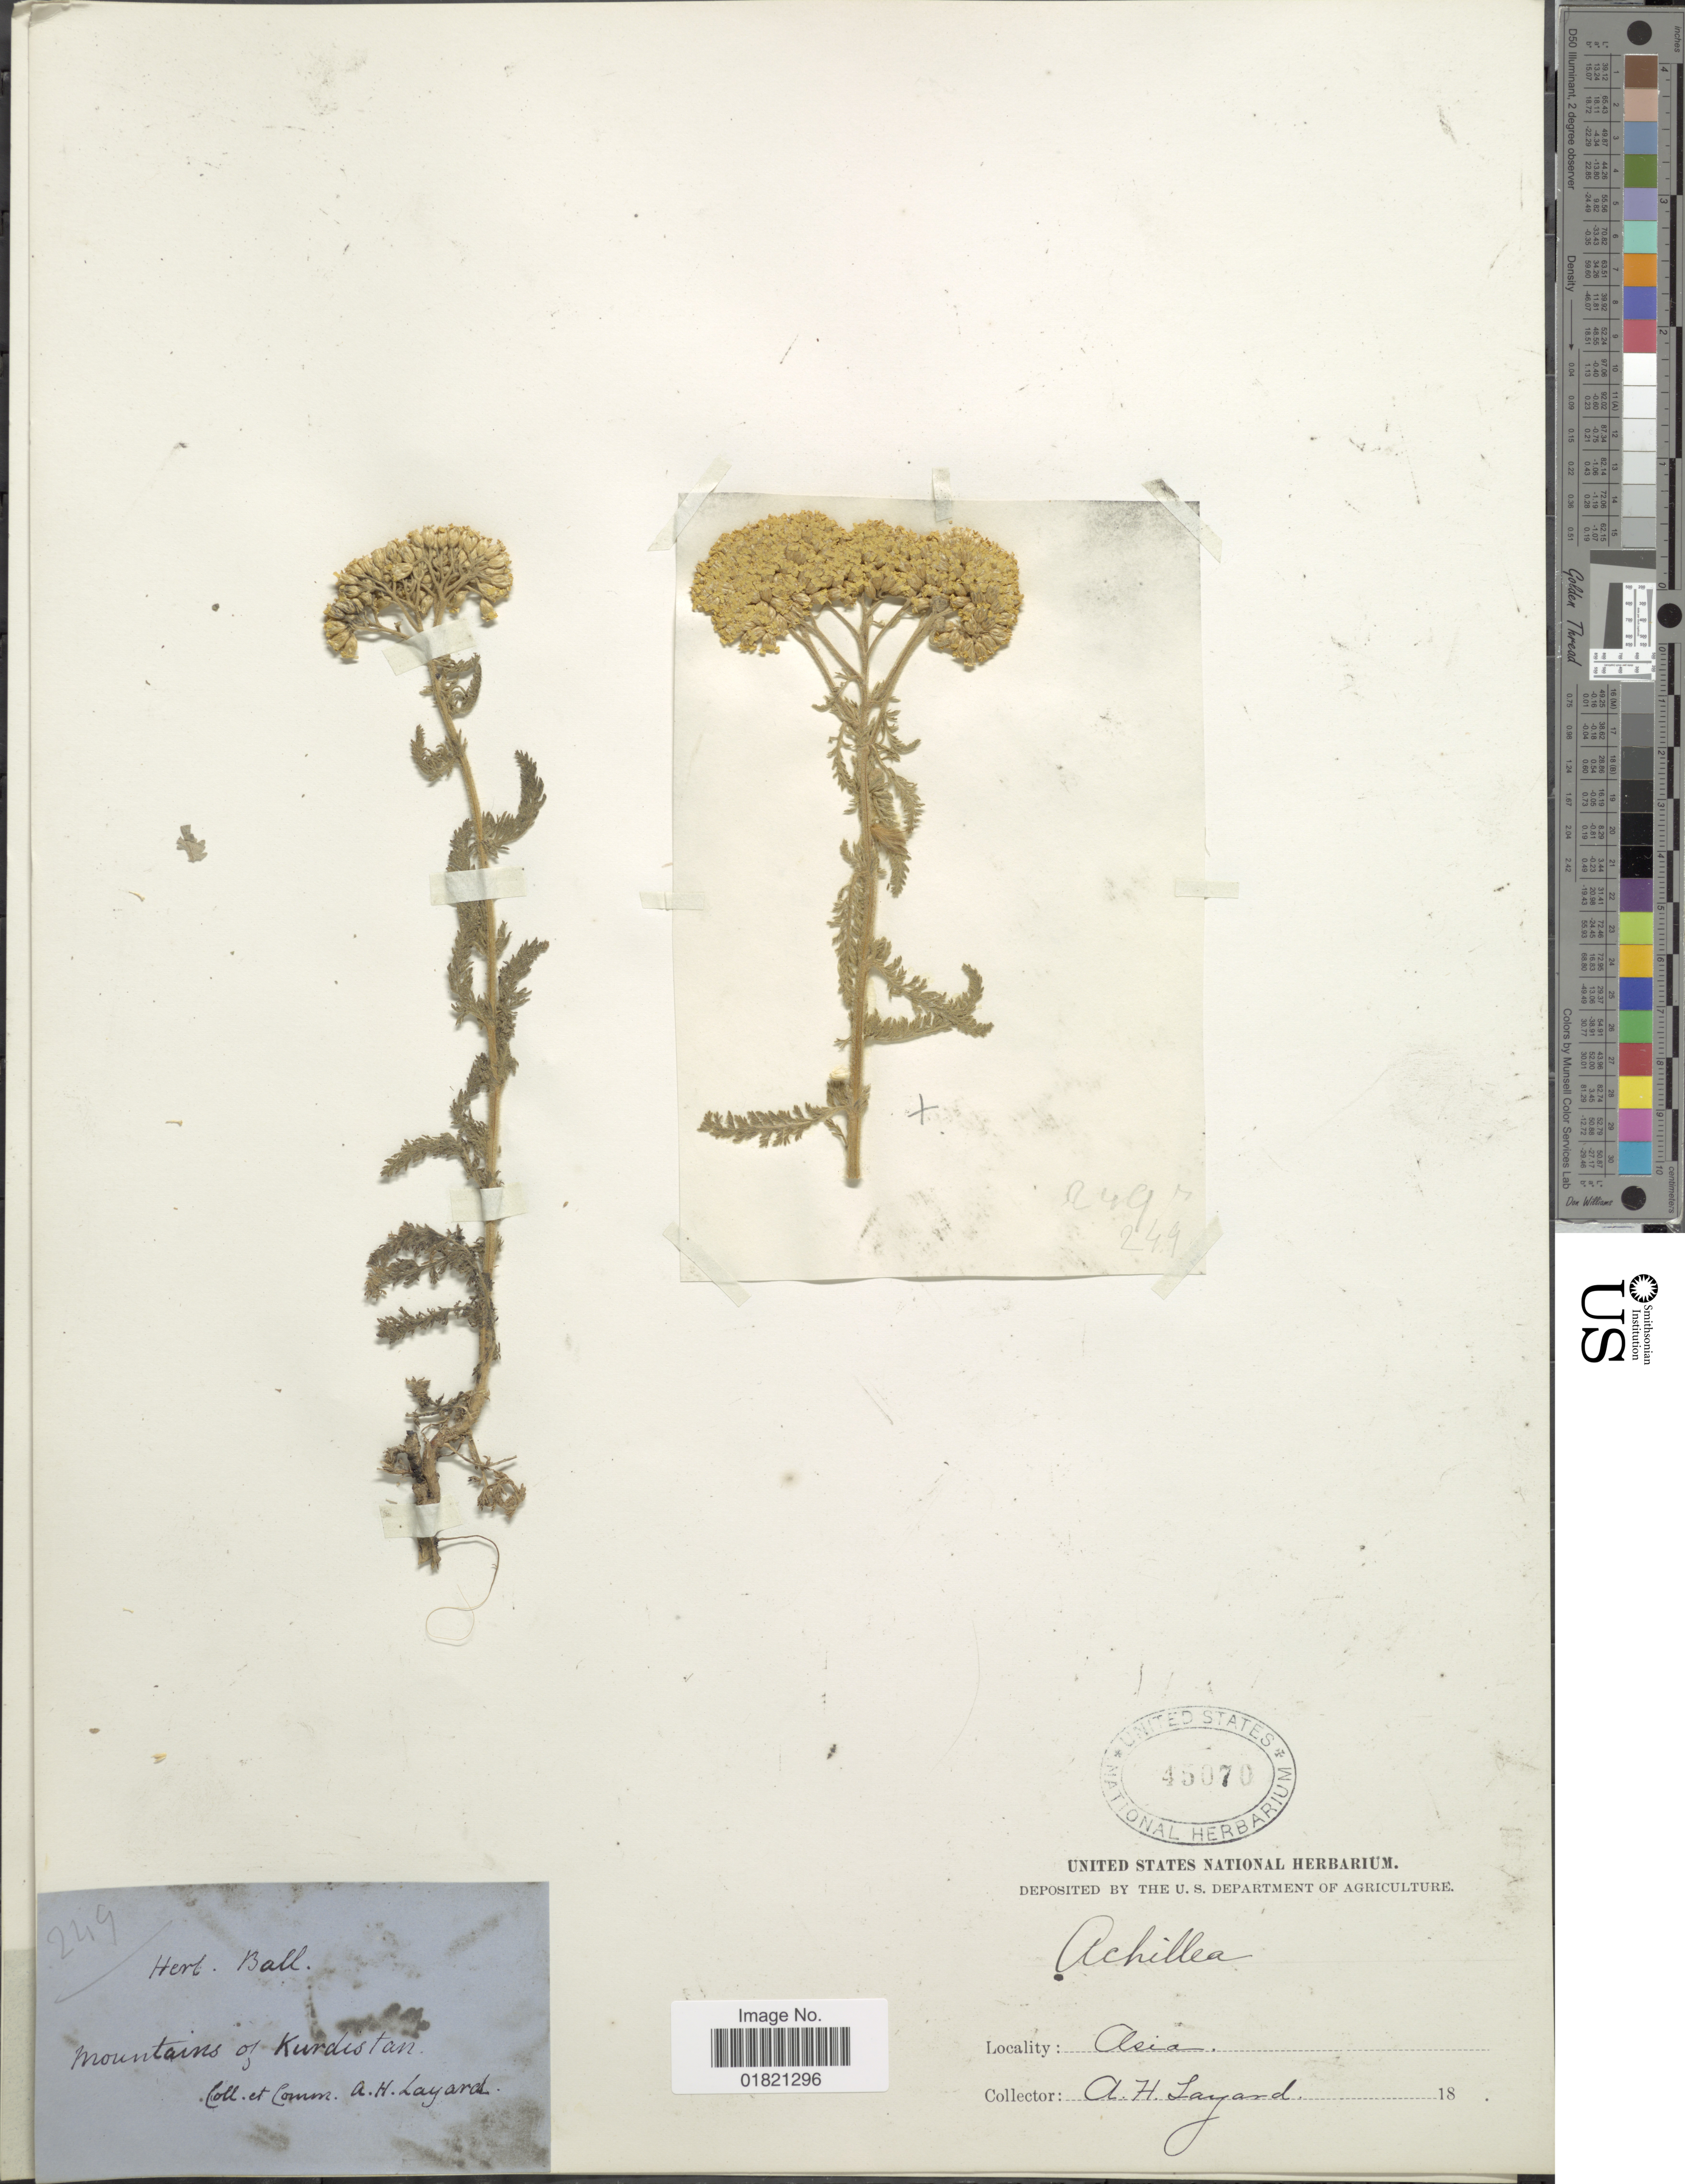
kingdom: Plantae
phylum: Tracheophyta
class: Magnoliopsida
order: Asterales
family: Asteraceae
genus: Achillea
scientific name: Achillea sp.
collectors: A. Layard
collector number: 249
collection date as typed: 18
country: Iran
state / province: Kurdistan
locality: Mountains of Kurdistan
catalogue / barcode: US 45070